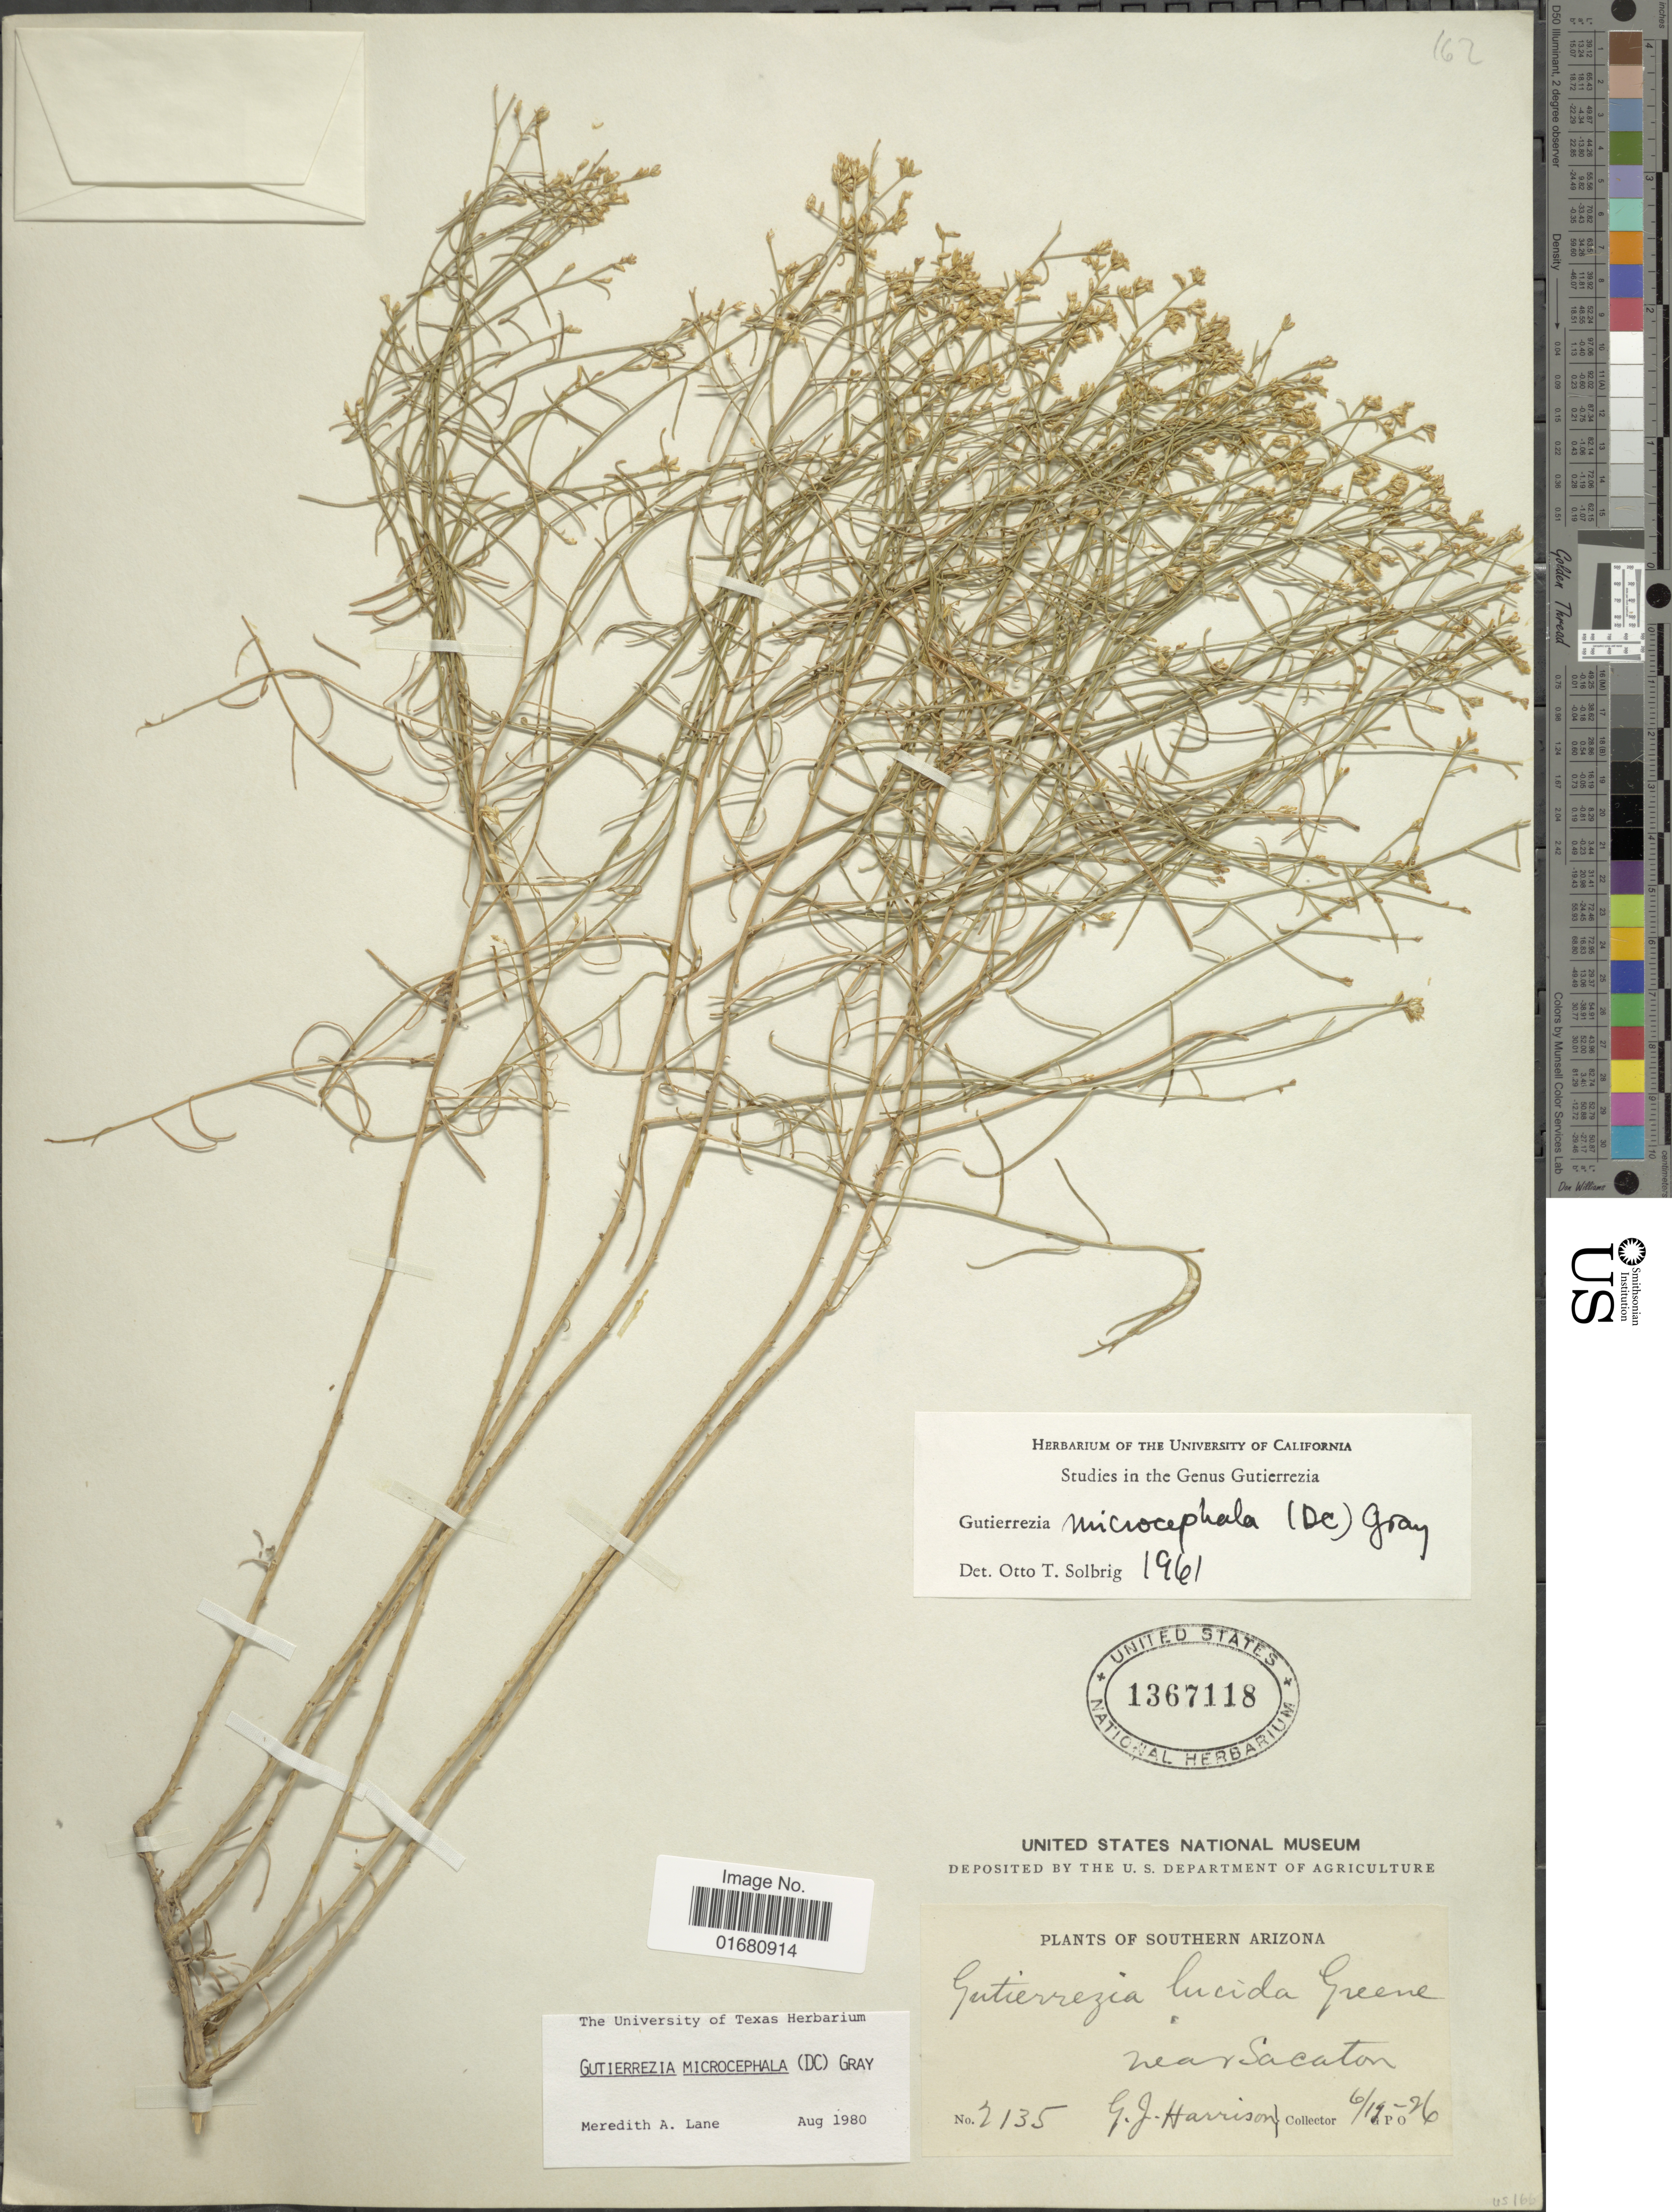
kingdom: Plantae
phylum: Tracheophyta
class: Magnoliopsida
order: Asterales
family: Asteraceae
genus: Gutierrezia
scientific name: Gutierrezia microcephala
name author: (DC.) A. Gray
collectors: G. J. Harrison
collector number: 2135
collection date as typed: Transcribed d/m/y: 19/6/26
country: United States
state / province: Arizona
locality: Southern Arizona, near Sacaton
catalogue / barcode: US 1367118